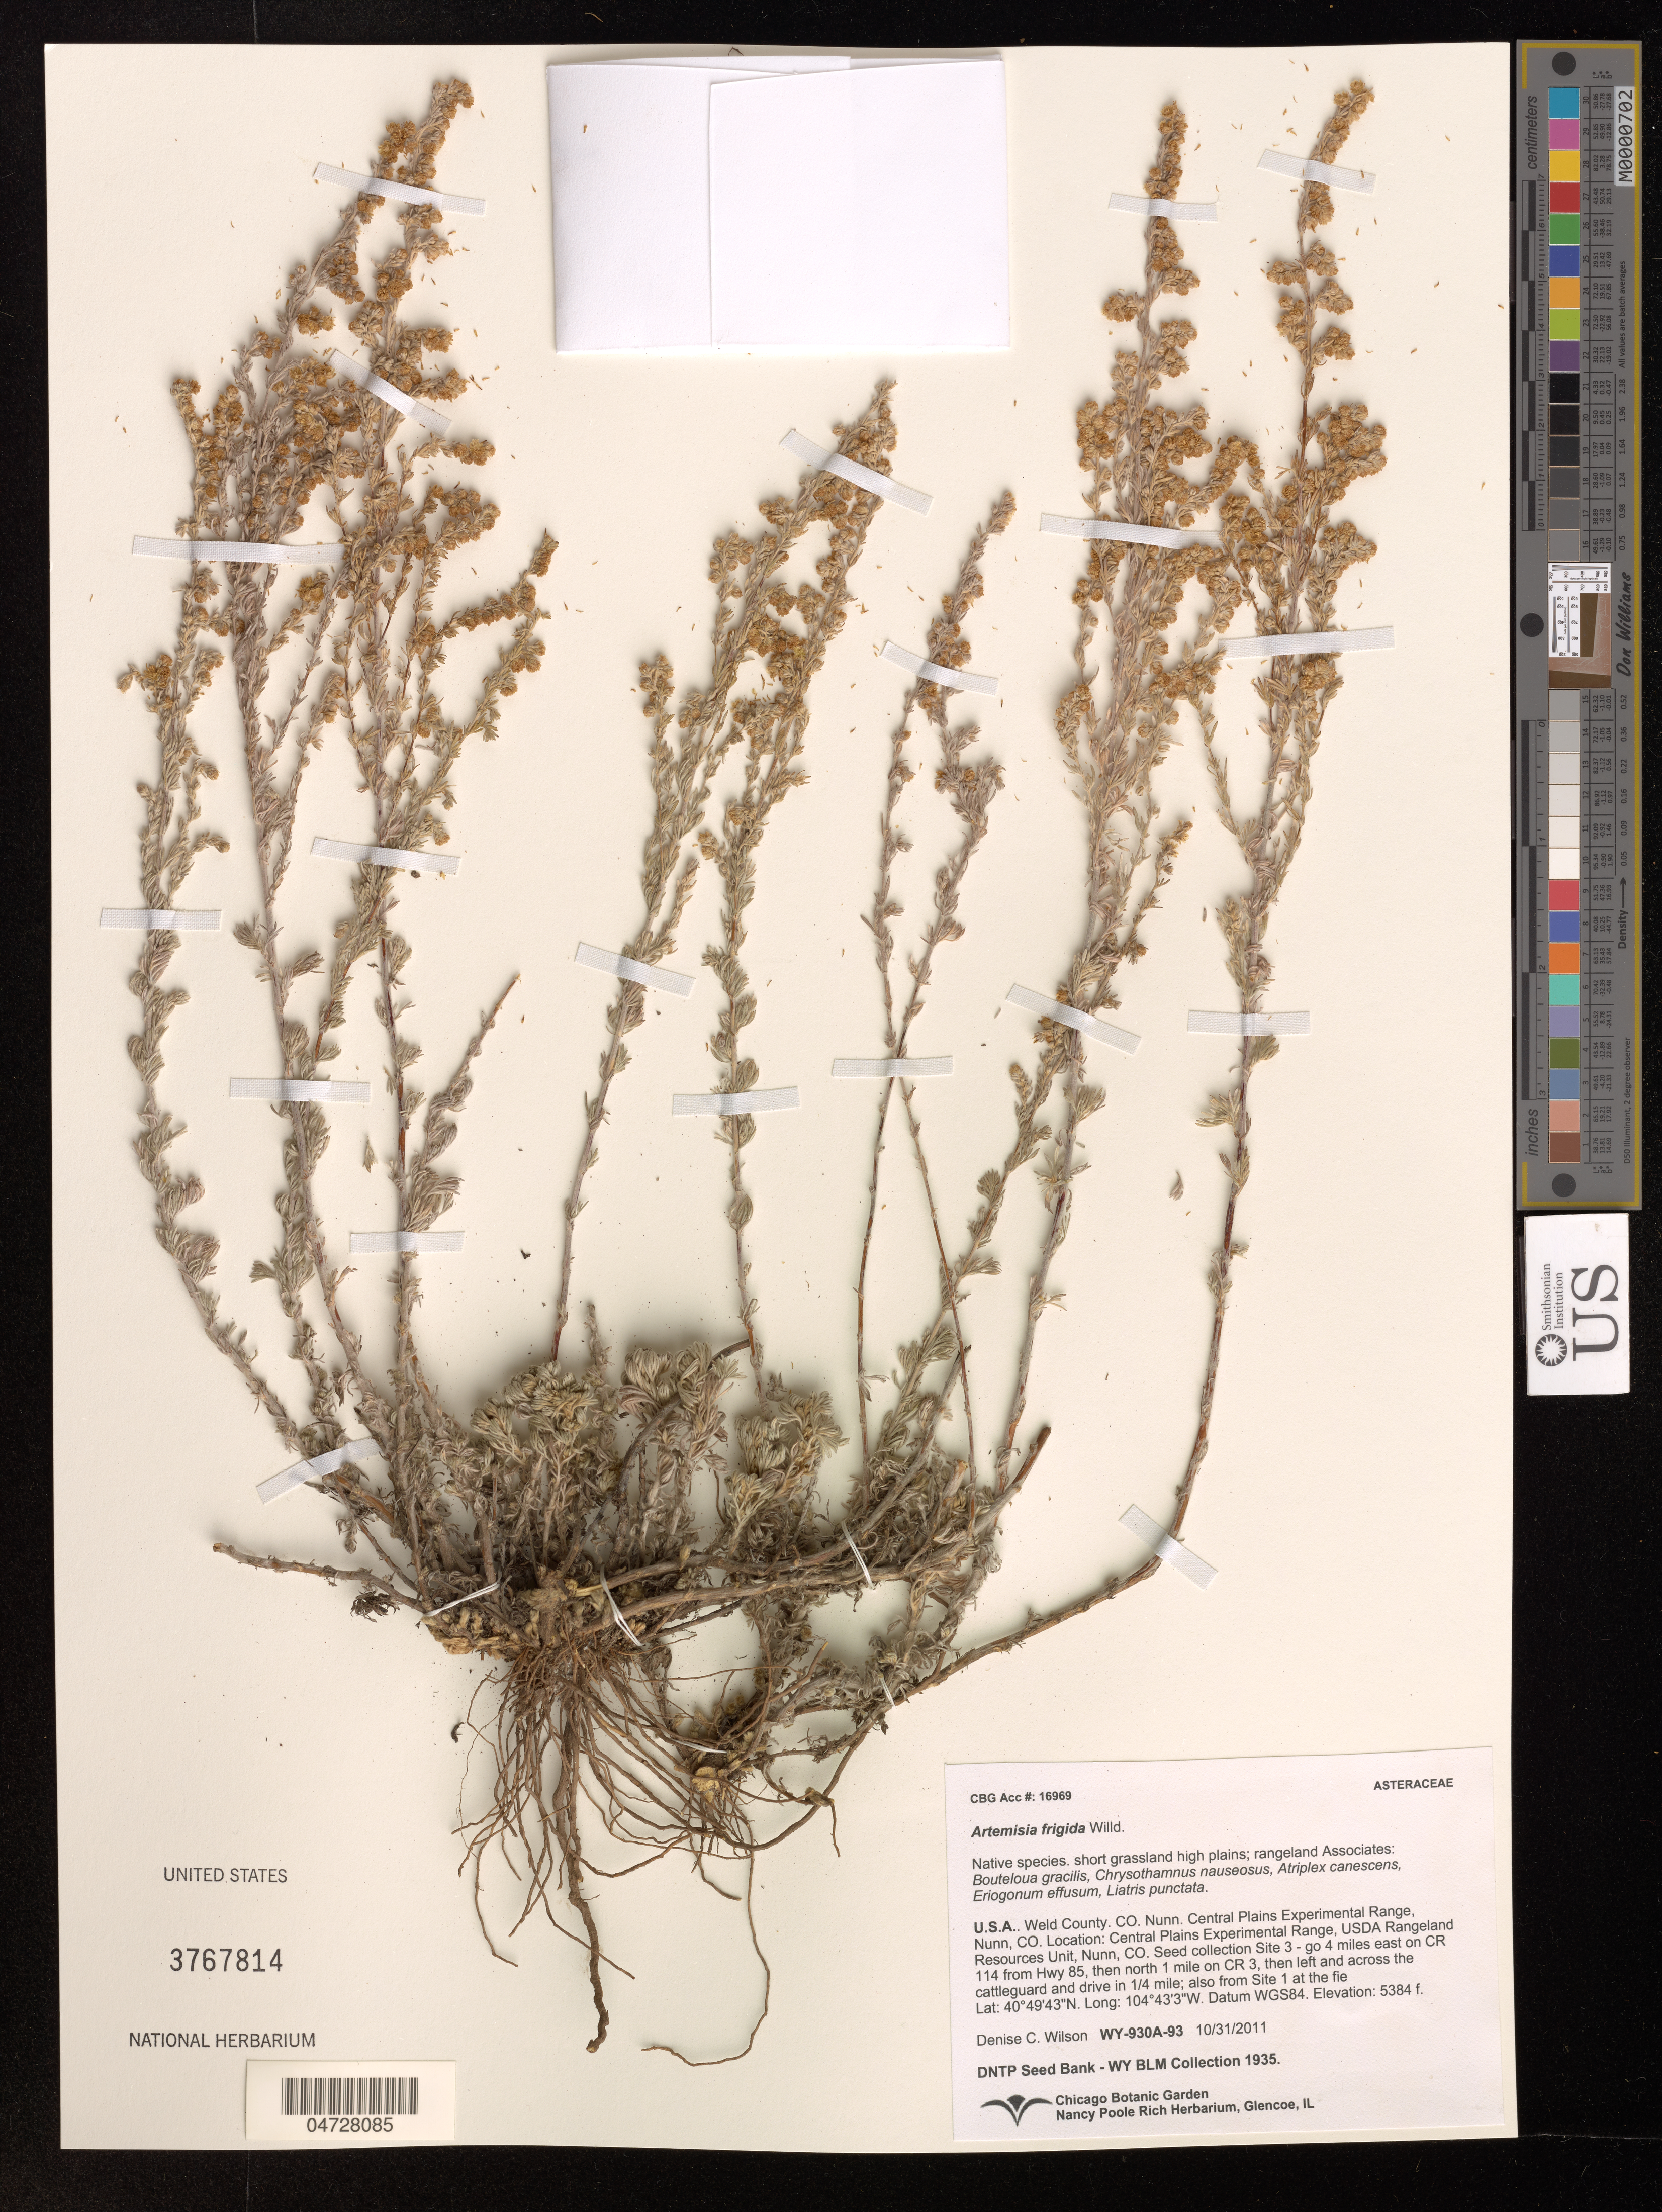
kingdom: Plantae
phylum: Tracheophyta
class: Magnoliopsida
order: Asterales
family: Asteraceae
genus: Artemisia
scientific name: Artemisia frigida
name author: Willd.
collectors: D. Wilson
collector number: WY-930A-93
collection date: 2011-10-31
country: United States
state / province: Colorado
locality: Central Plains Experimental Range, USDA Rangeland Resources Unit, Nunn.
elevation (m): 1641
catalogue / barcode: US 3767814